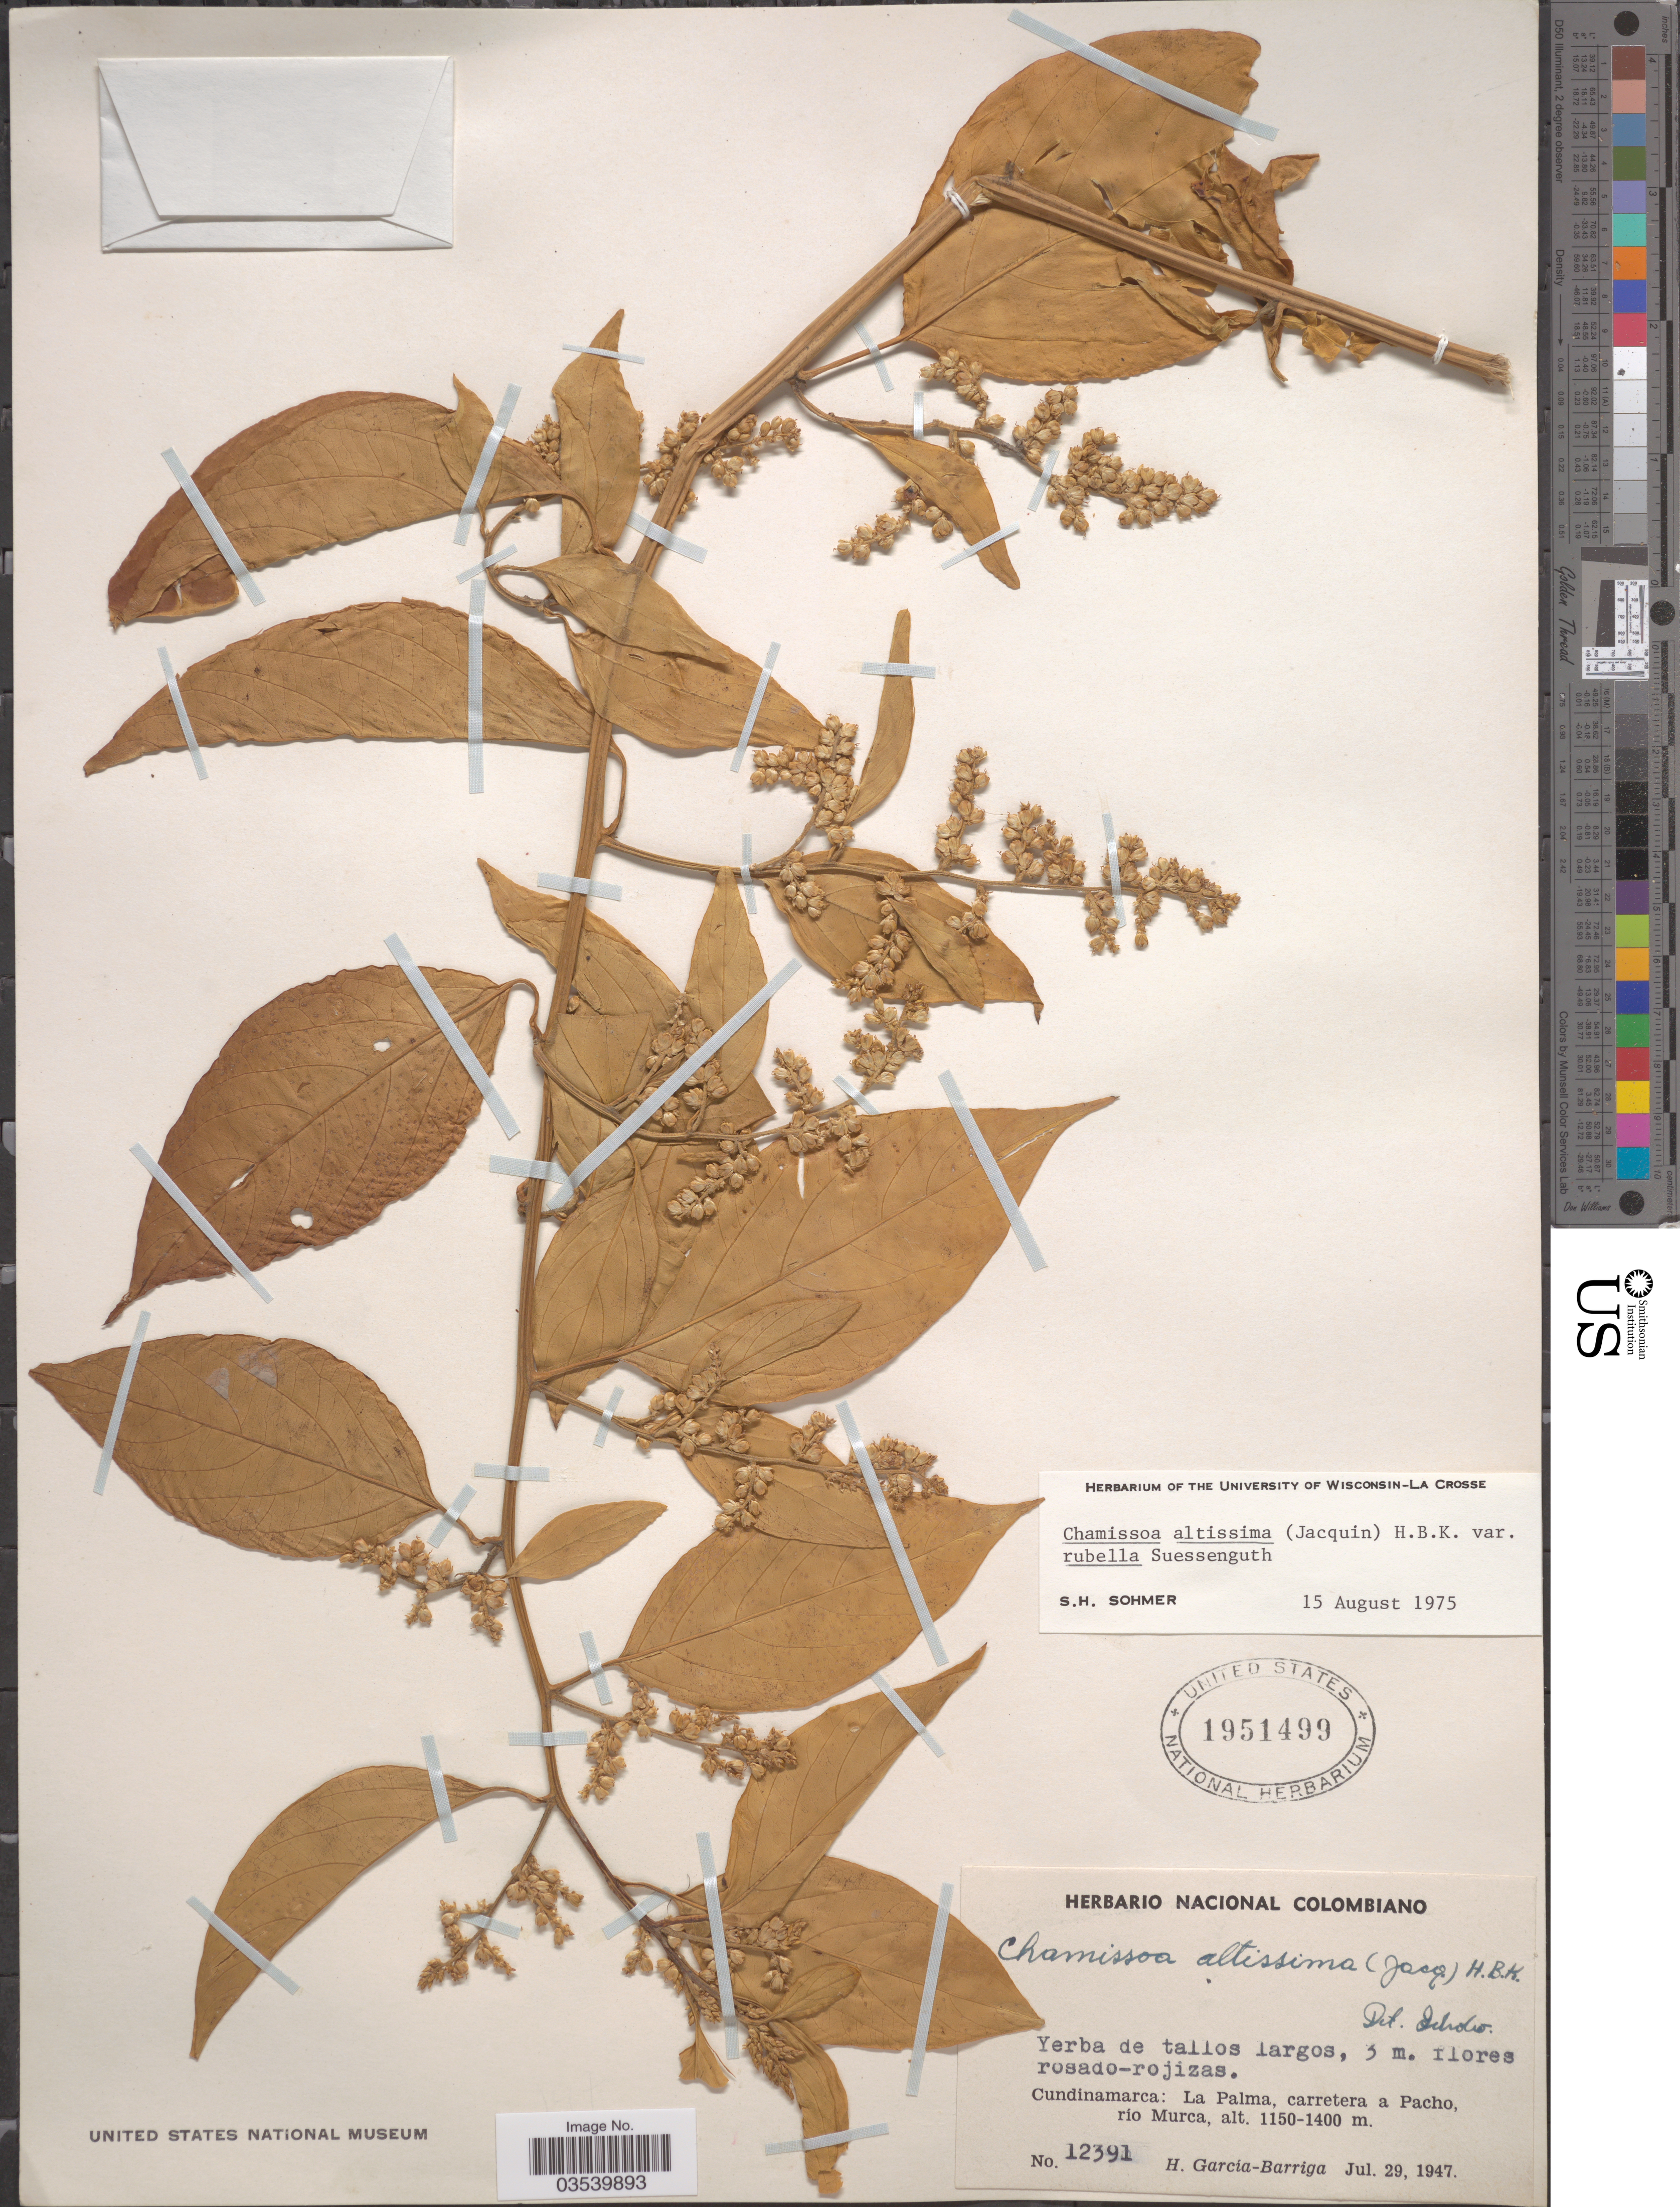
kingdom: Plantae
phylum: Tracheophyta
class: Magnoliopsida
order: Caryophyllales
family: Amaranthaceae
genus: Chamissoa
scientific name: Chamissoa altissima var. rubella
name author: Suess.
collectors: H. García Barriga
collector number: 12391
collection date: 1947-07-29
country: Colombia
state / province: Cundinamarca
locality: La Palma, carretera a Pacho, río Murca.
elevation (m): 1150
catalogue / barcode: US 1951499